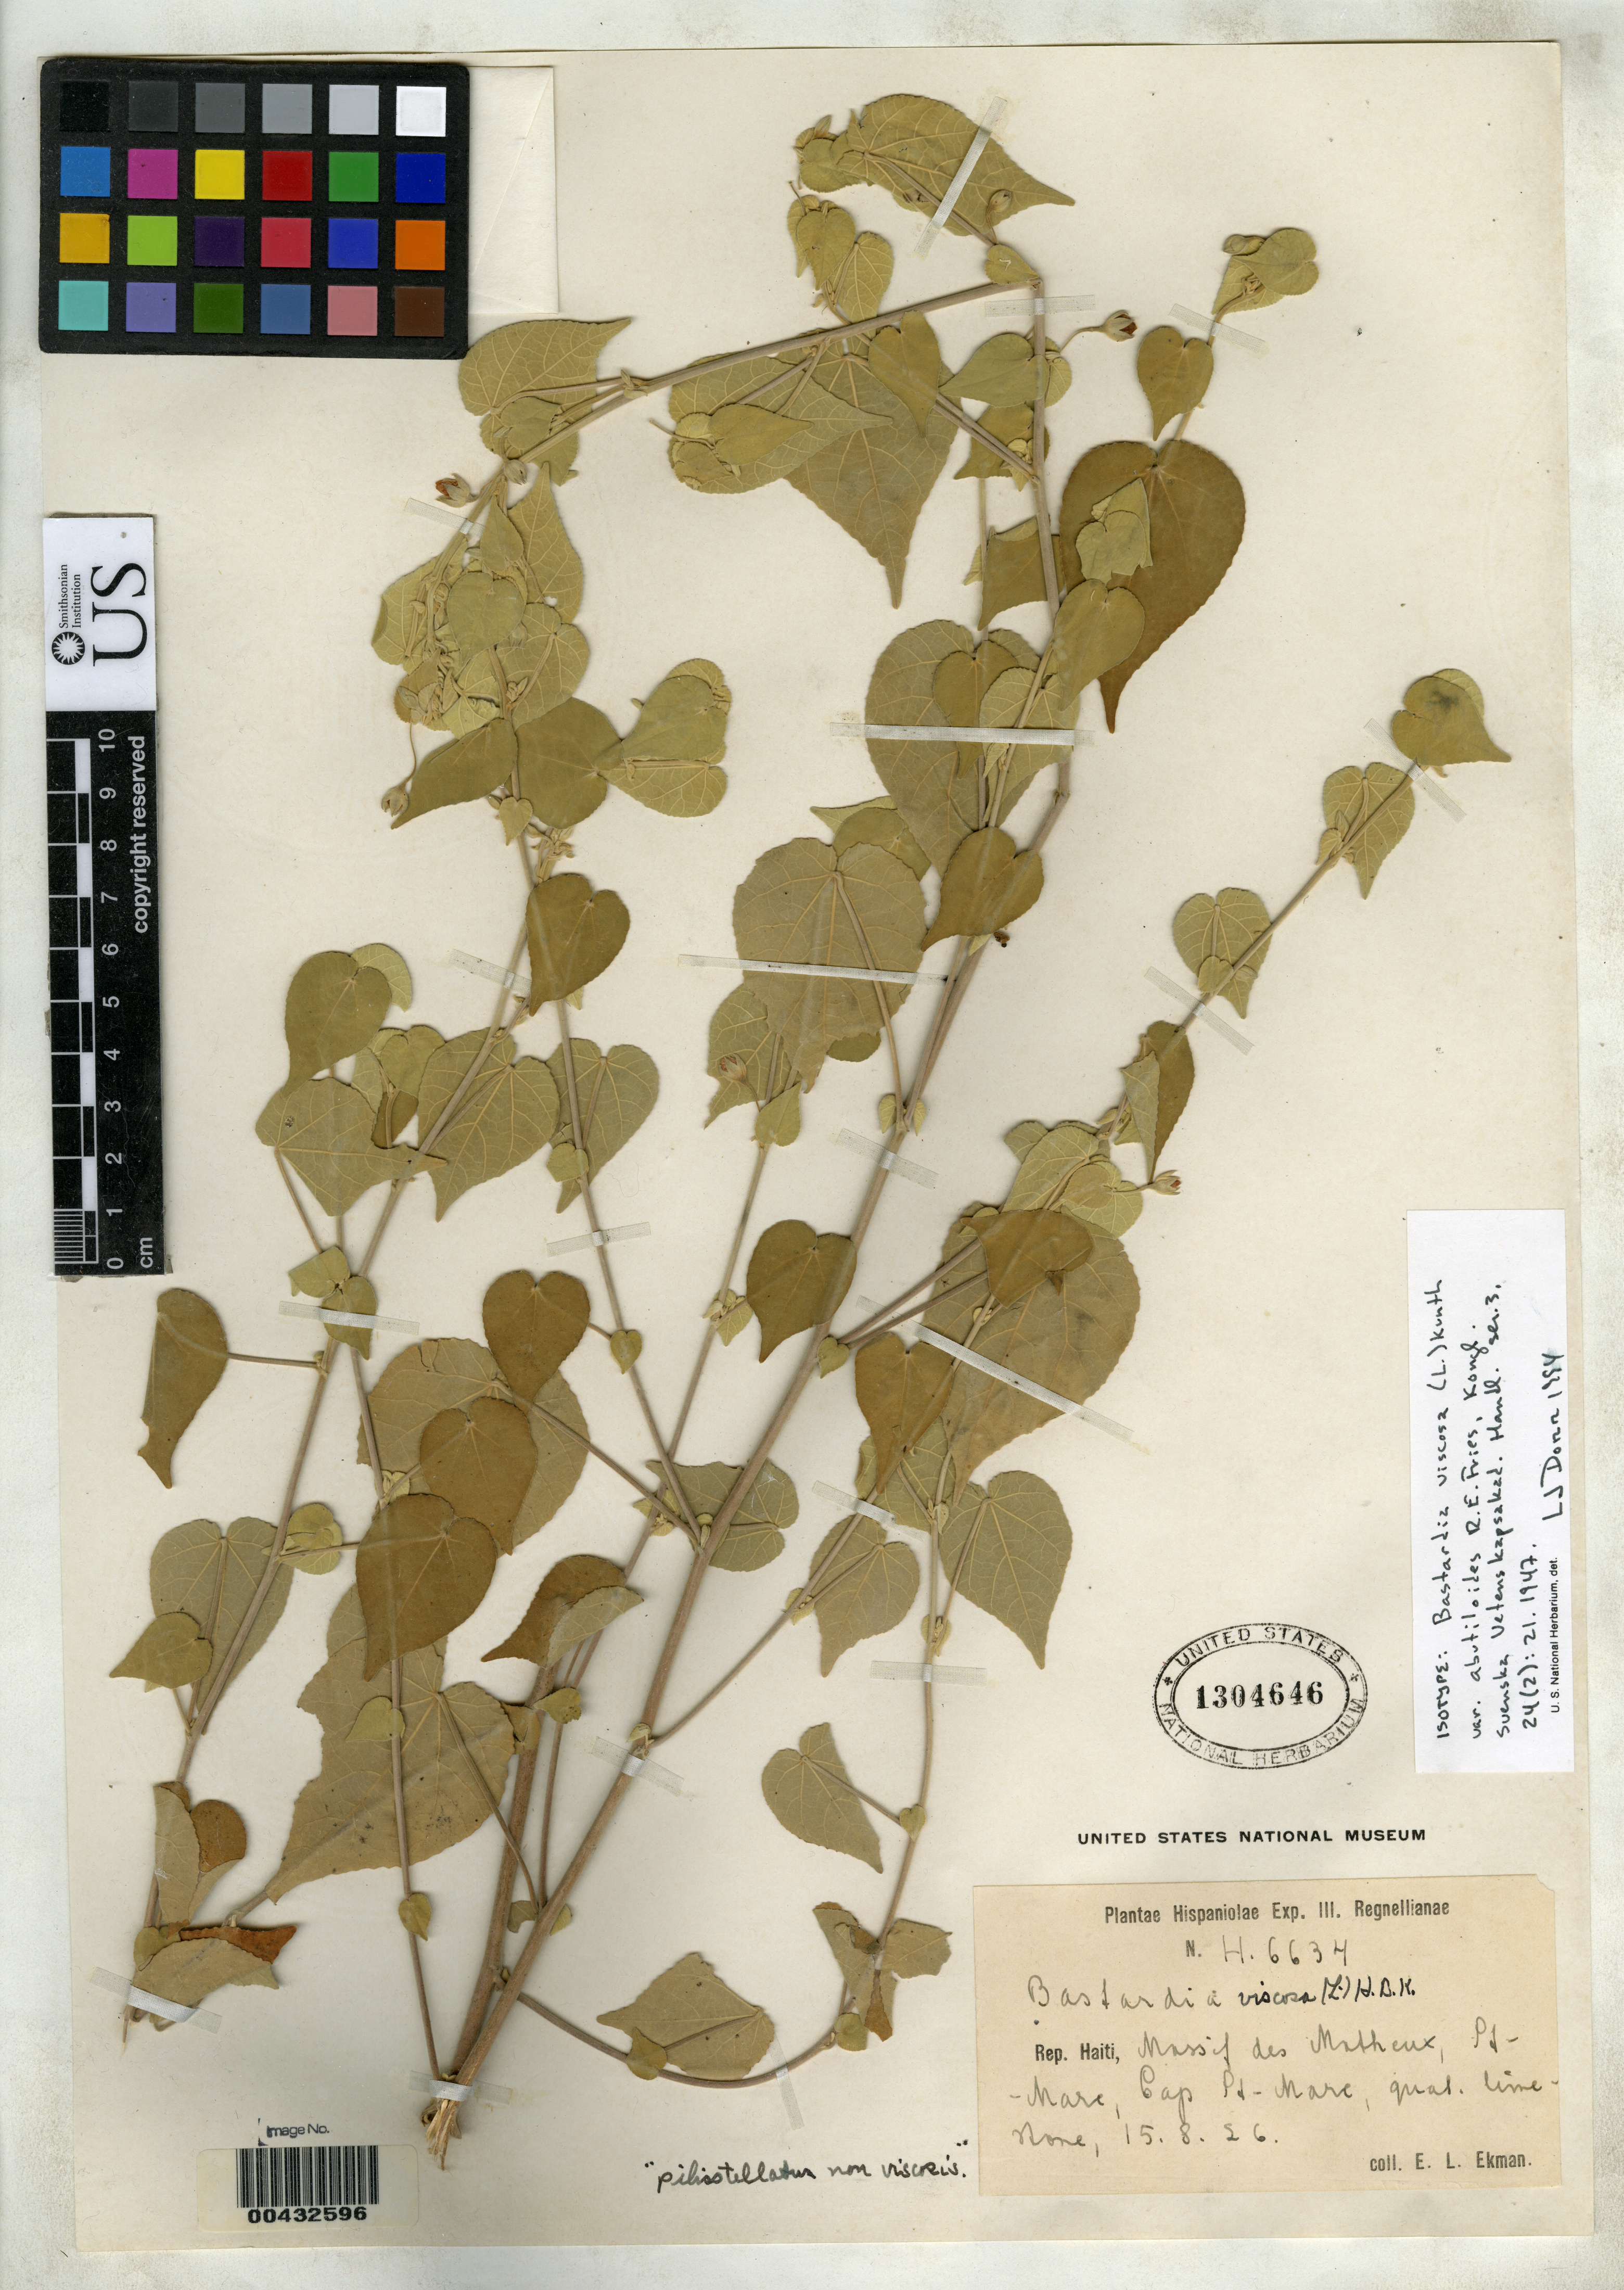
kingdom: Plantae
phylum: Tracheophyta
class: Magnoliopsida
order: Malvales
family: Malvaceae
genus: Bastardia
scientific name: Bastardia viscosa var. abutiloides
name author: R.E. Fr.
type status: Isotype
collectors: E. L. Ekman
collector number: H 6634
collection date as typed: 15 Aug 1926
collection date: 1926-08-15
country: Haiti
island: Hispaniola Island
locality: Massif Desmatheux, St-Marc, Cap St Marc.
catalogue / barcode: US 1304646